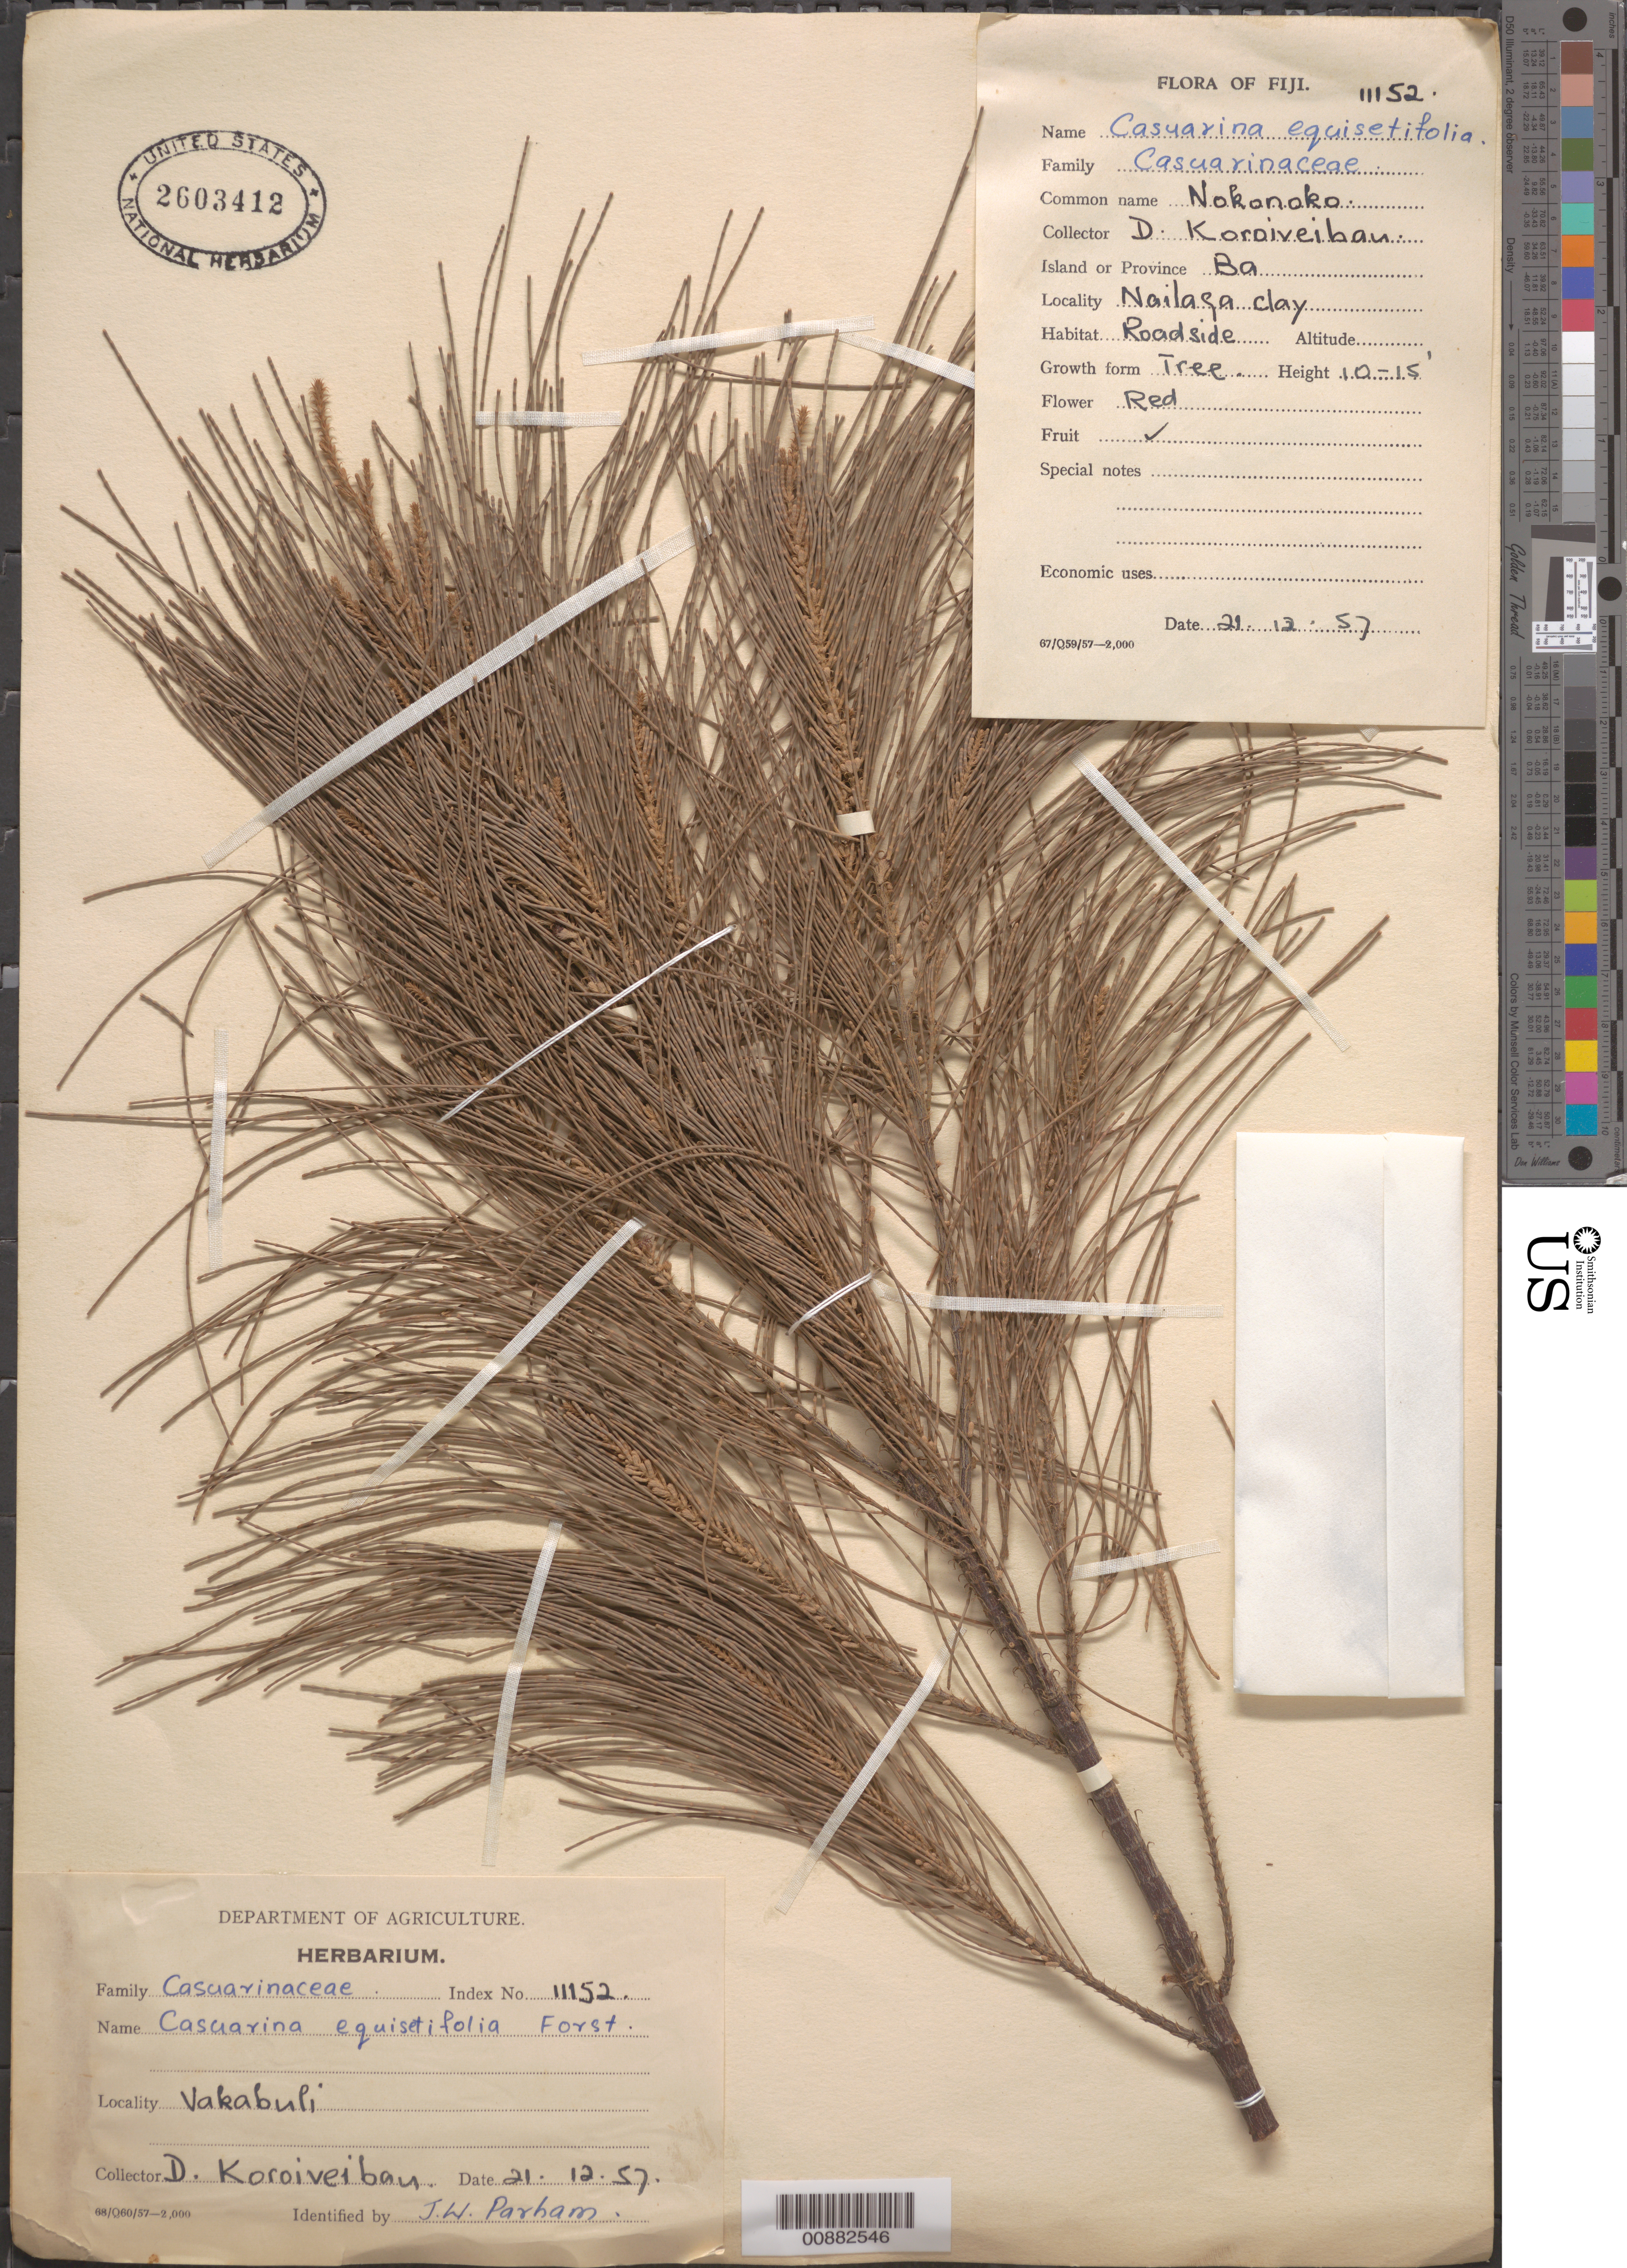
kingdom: Plantae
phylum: Tracheophyta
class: Magnoliopsida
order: Fagales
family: Casuarinaceae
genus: Casuarina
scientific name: Casuarina equisetifolia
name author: L.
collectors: D. Koroiveibau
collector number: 11152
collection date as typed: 21 Dec 1957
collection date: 1957-12-21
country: Fiji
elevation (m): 3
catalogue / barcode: US 2603412